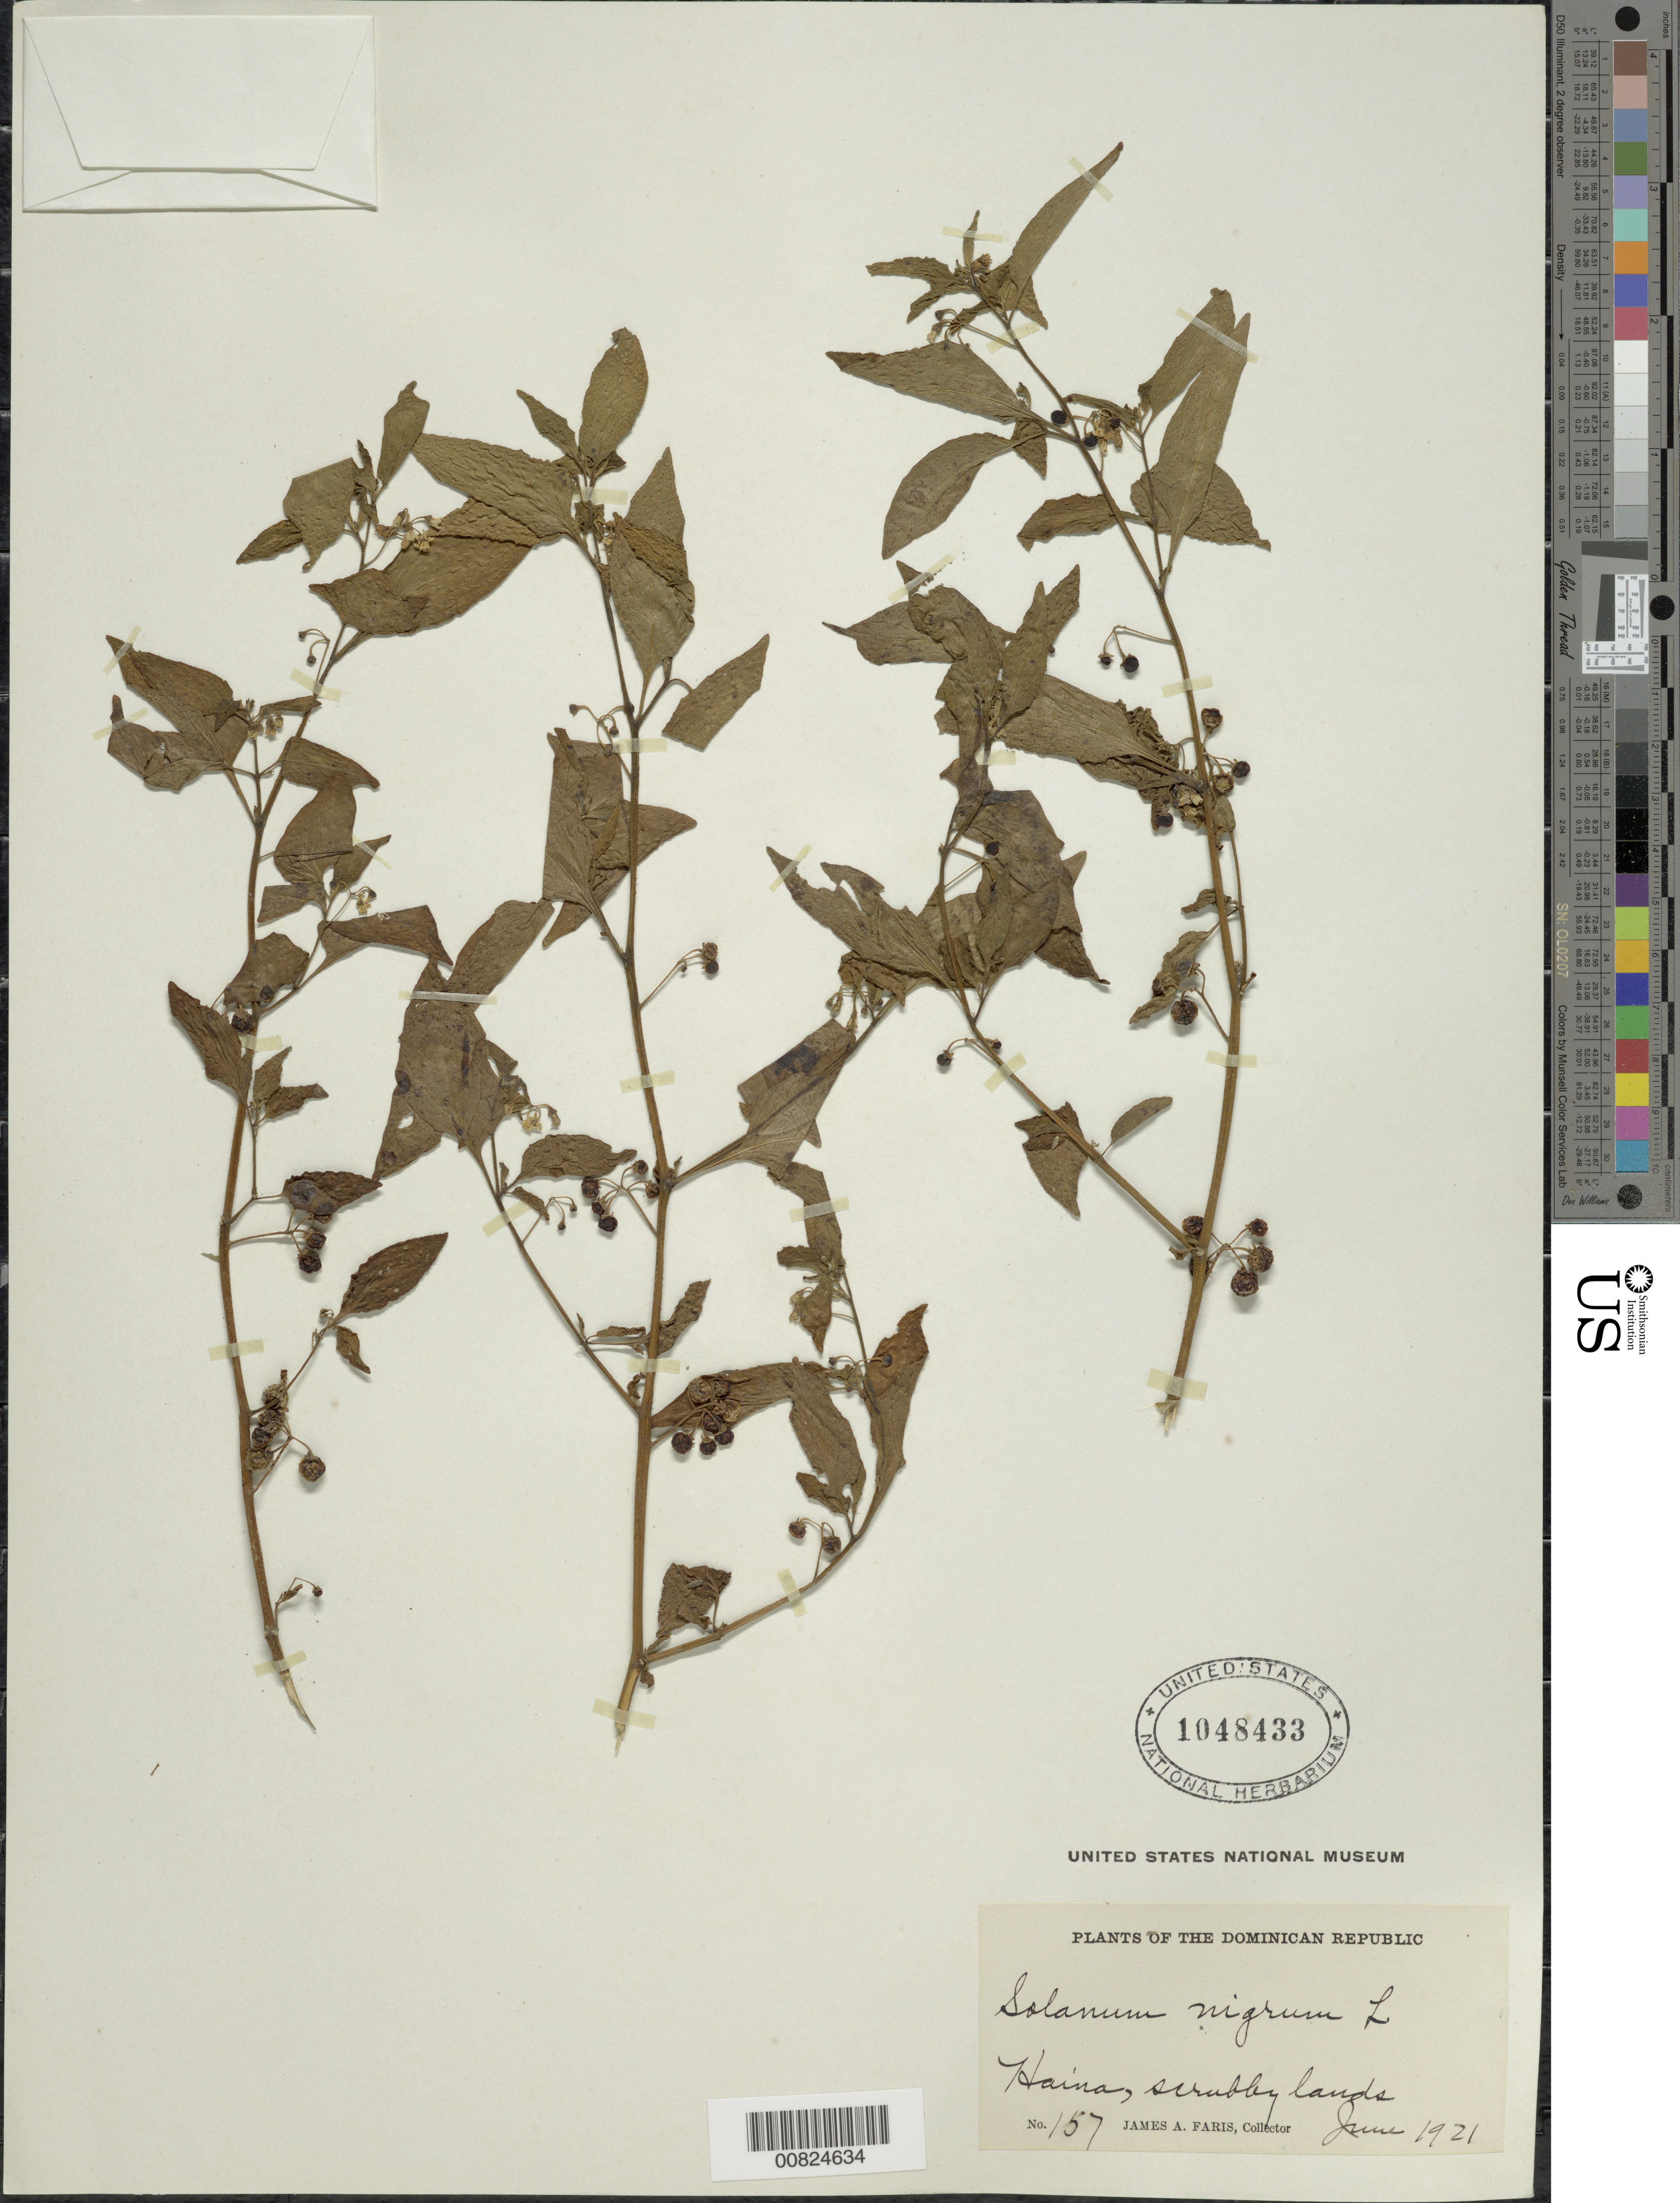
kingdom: Plantae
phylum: Tracheophyta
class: Magnoliopsida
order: Solanales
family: Solanaceae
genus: Solanum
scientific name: Solanum nigrum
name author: L.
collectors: J. Faris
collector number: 157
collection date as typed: Jun 1921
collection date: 1921-06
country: Dominican Republic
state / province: San Cristóbal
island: Hispaniola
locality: Haina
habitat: Scrubby lands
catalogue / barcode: US 1048433